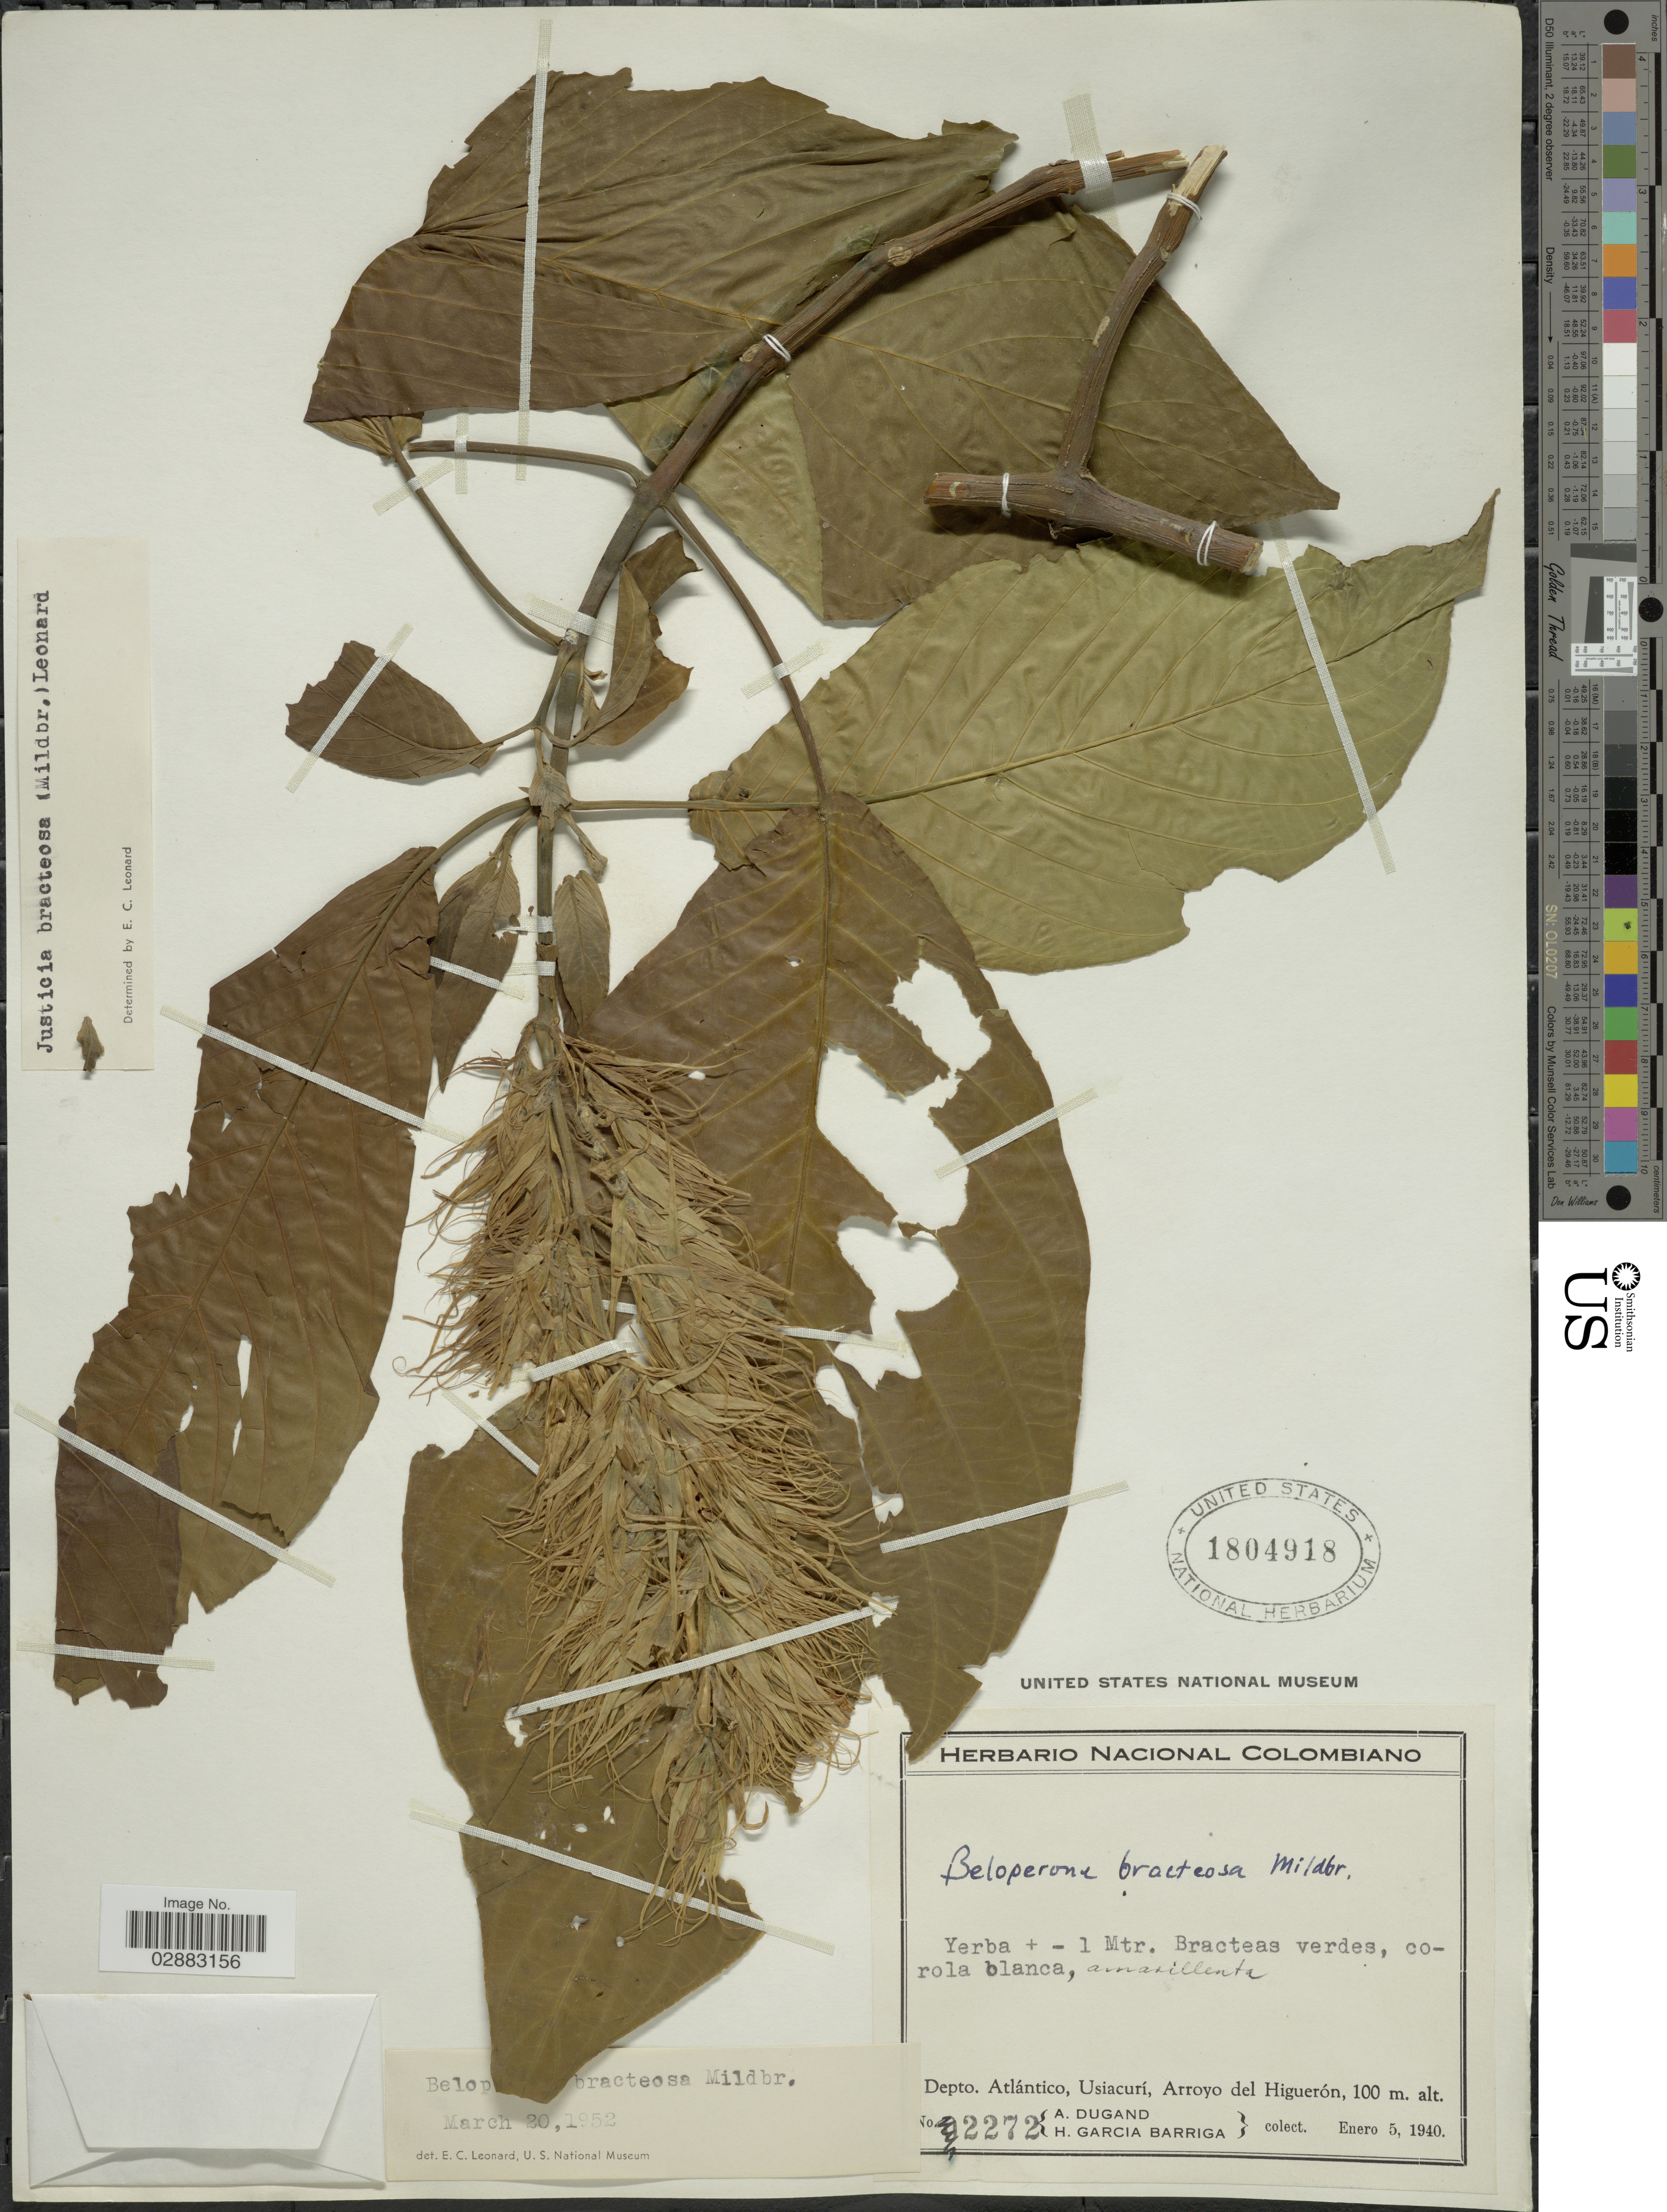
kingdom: Plantae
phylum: Tracheophyta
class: Magnoliopsida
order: Lamiales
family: Acanthaceae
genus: Beloperone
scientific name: Beloperone bracteosa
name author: Mildbr.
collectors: A. Dugand & H. García Barriga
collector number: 2272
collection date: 1940-01-05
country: Colombia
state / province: Atlántico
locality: Depto. Atlántico, Usiacurí, Arroyo del Higuerón.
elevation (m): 100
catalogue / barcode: US 1804918